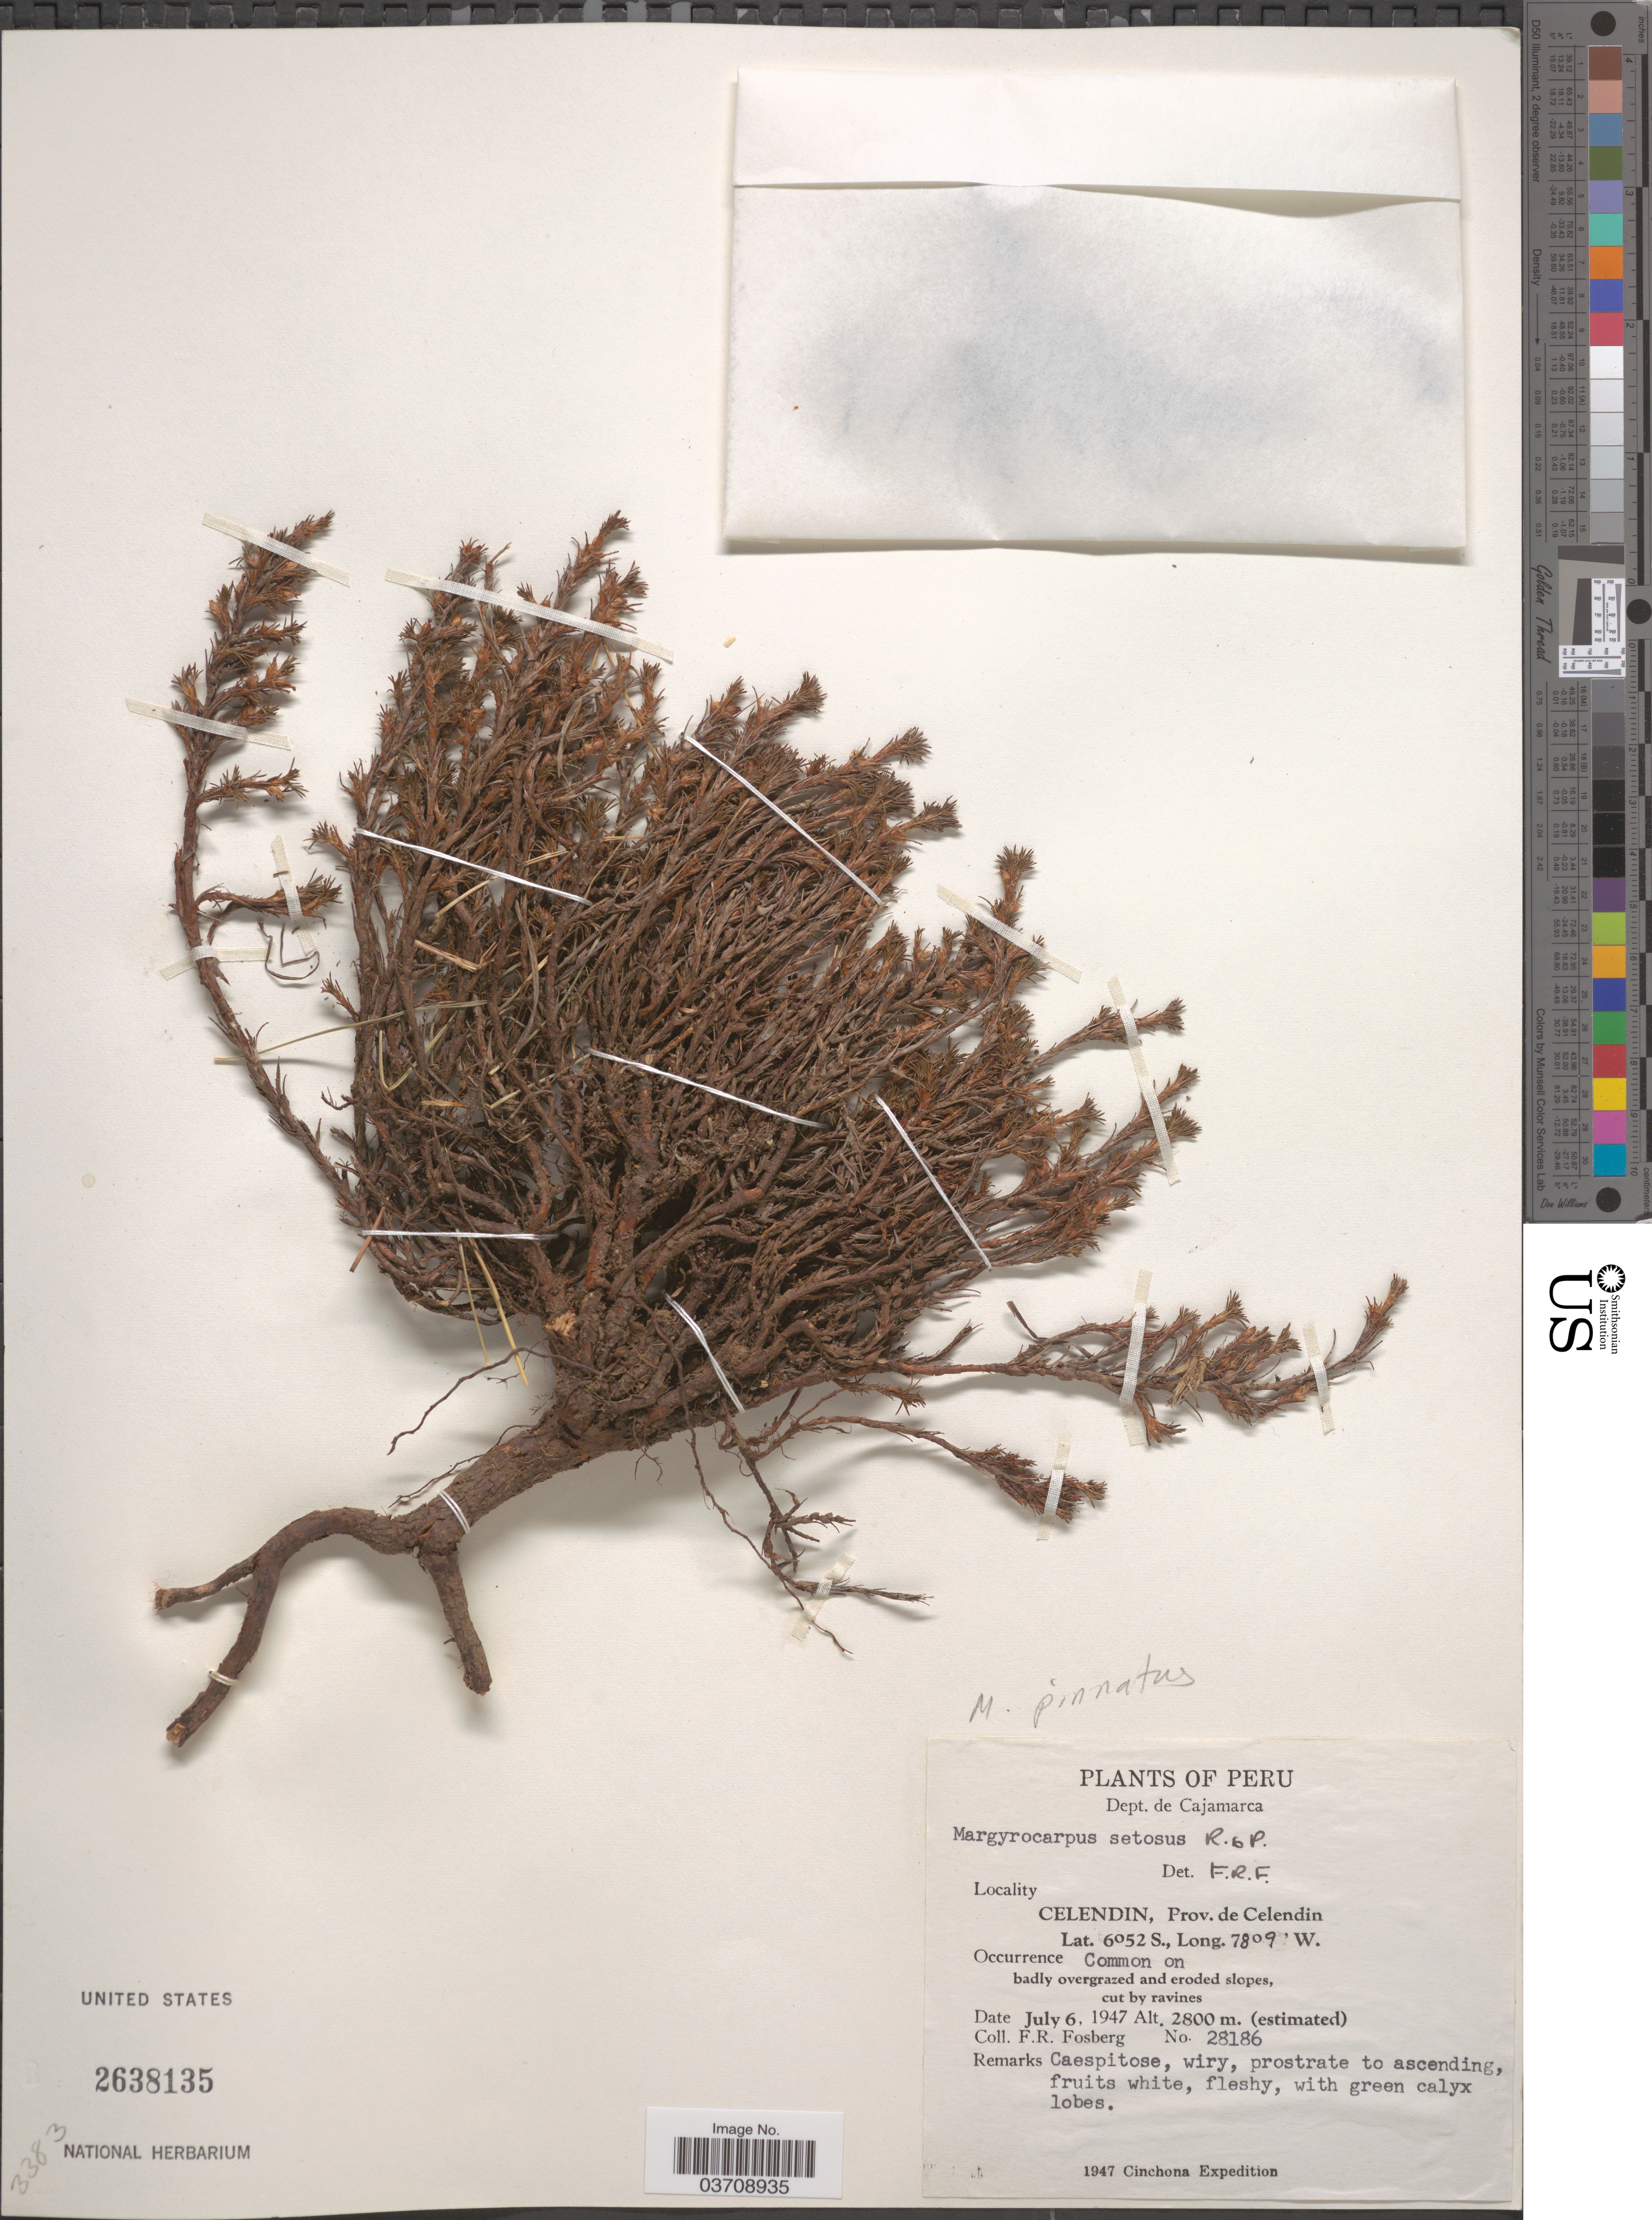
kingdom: Plantae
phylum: Tracheophyta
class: Magnoliopsida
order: Rosales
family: Rosaceae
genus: Margyricarpus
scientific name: Margyricarpus pinnatus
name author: (Lam.) Kuntze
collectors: F. R. Fosberg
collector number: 28186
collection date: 1947-07-06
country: Peru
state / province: Cajamarca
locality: Dept. de Cajamarca. Celendin, Prov. de Celendin.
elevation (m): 2800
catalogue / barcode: US 2638135